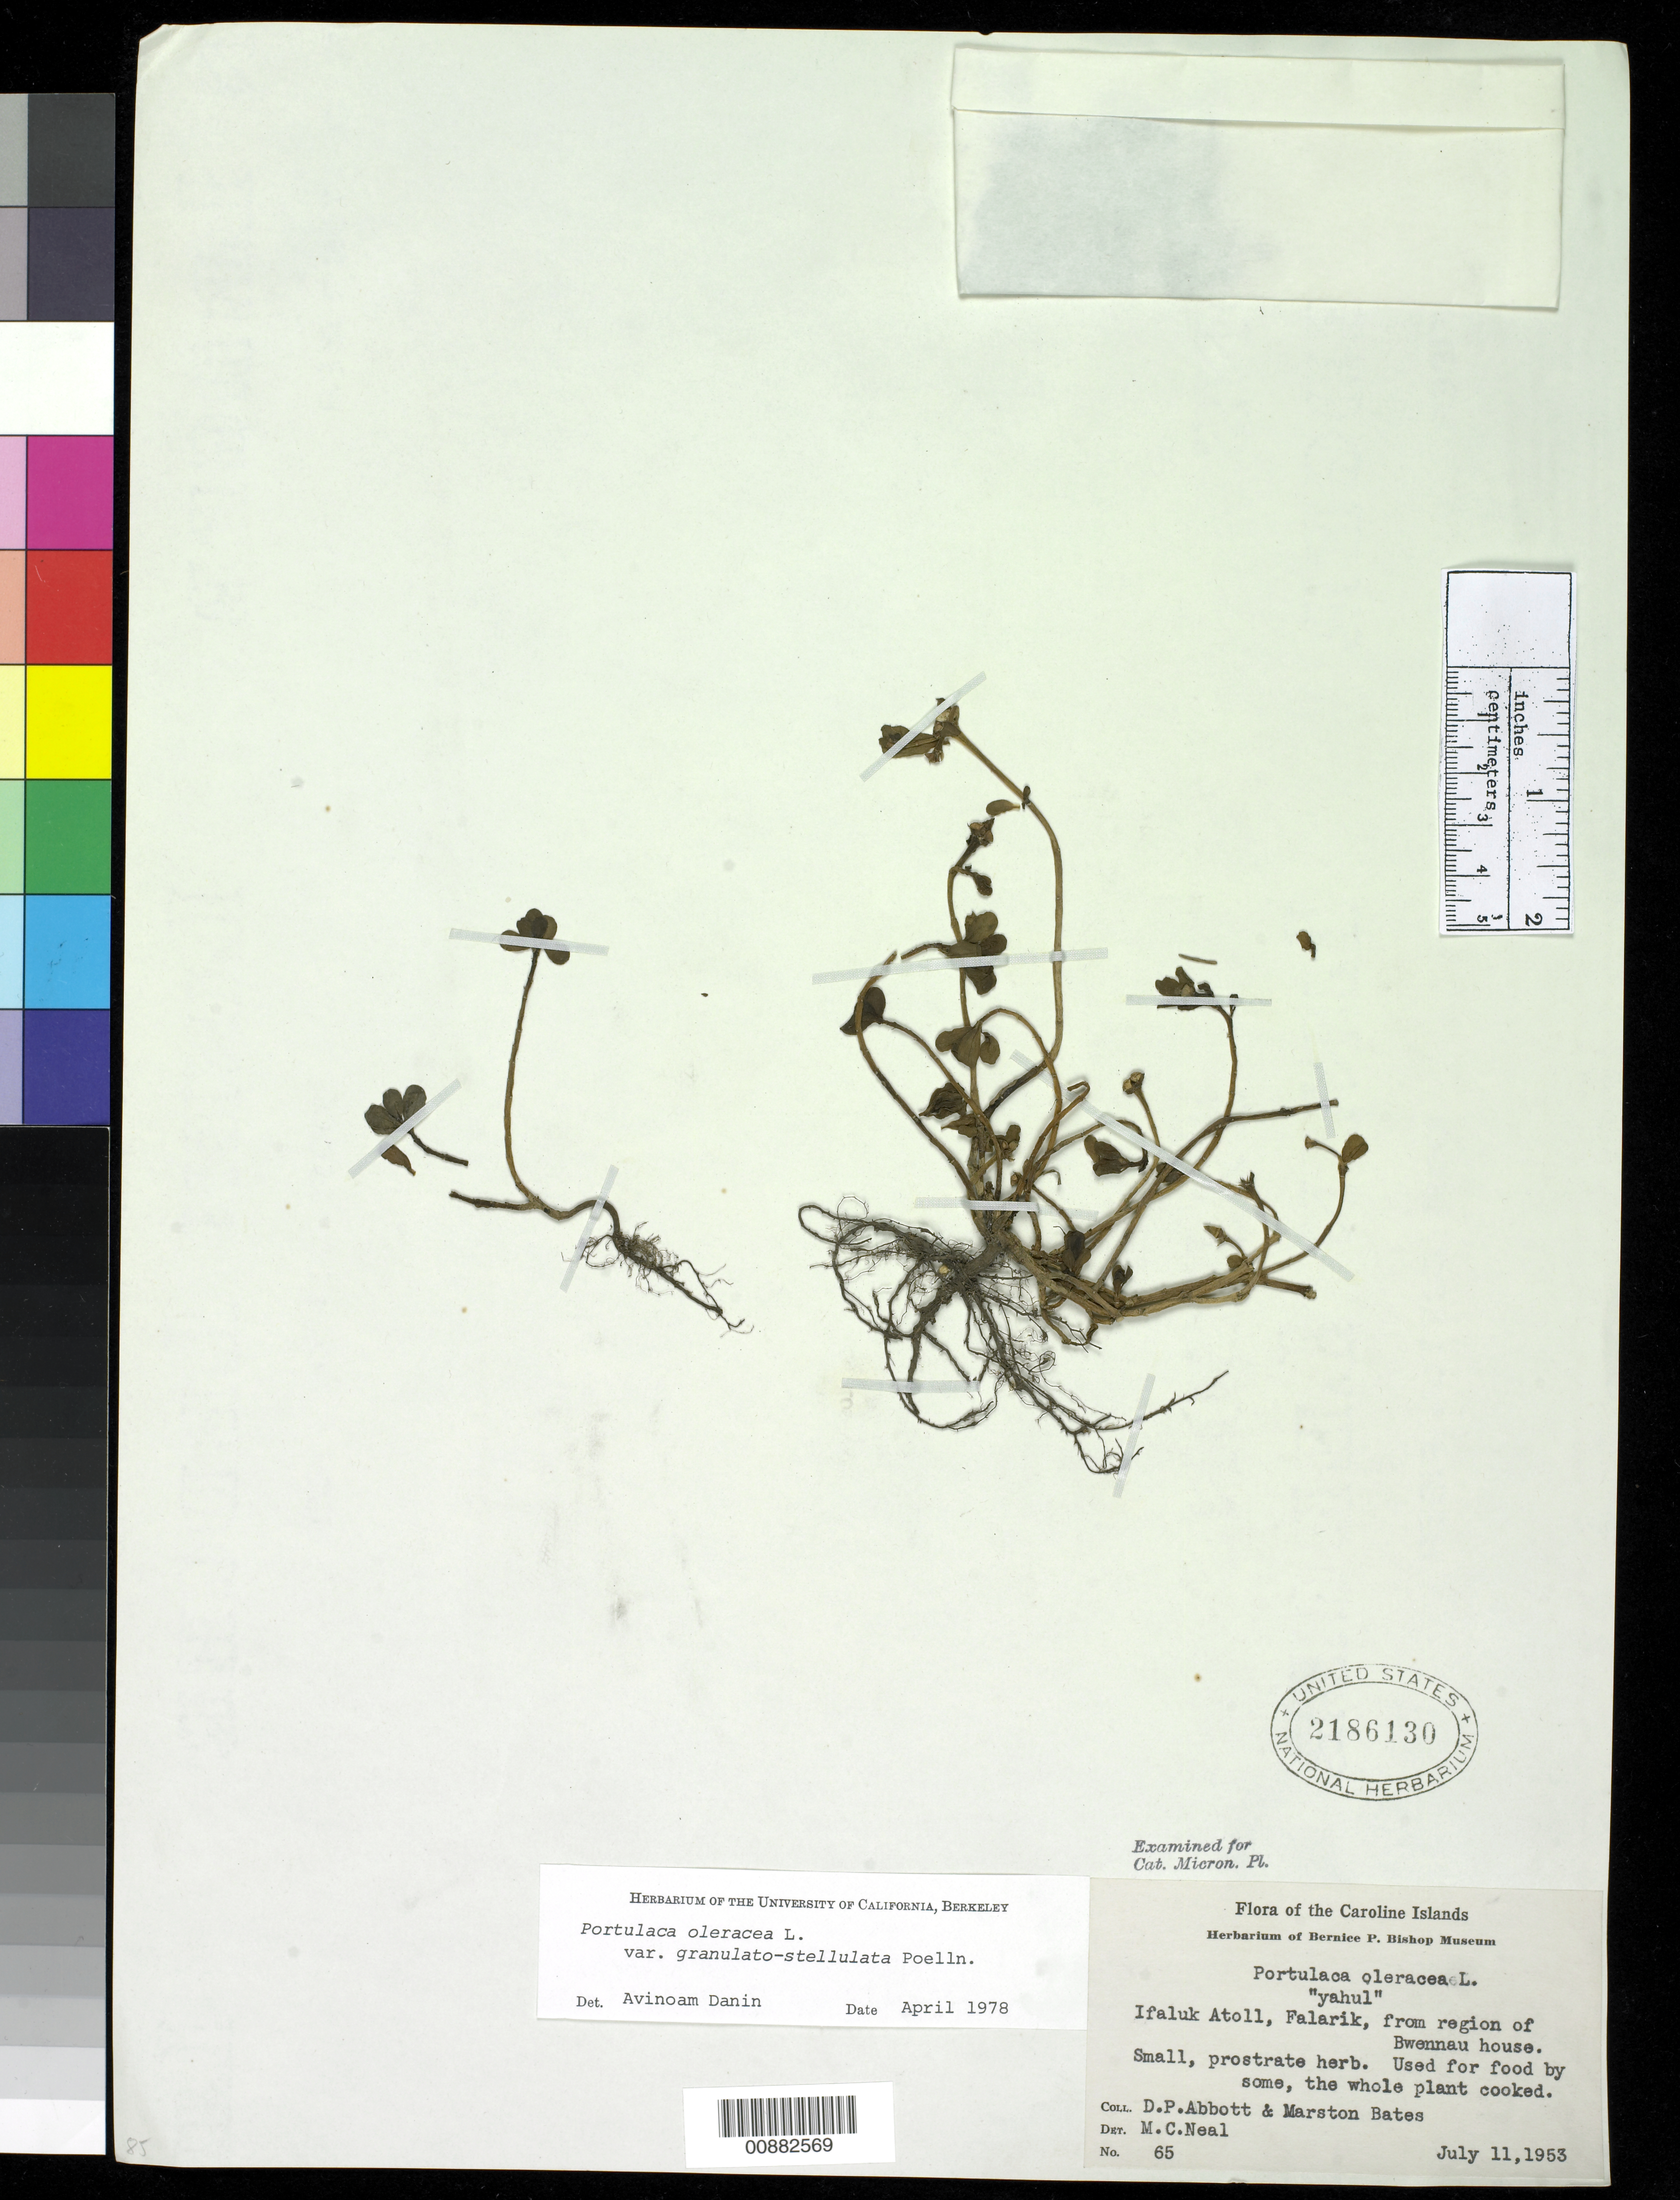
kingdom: Plantae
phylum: Tracheophyta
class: Magnoliopsida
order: Caryophyllales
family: Portulacaceae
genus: Portulaca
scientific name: Portulaca oleracea var. granulatostellulata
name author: Poelln.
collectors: D. P. Abbott & M. Bates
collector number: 65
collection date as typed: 11 Jul 1953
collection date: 1953-07-11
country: Micronesia, Federated States of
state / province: Yap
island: Ifalik (Ifaluk) Atoll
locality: Falarik, region of Bwennau house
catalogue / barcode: US 2186130